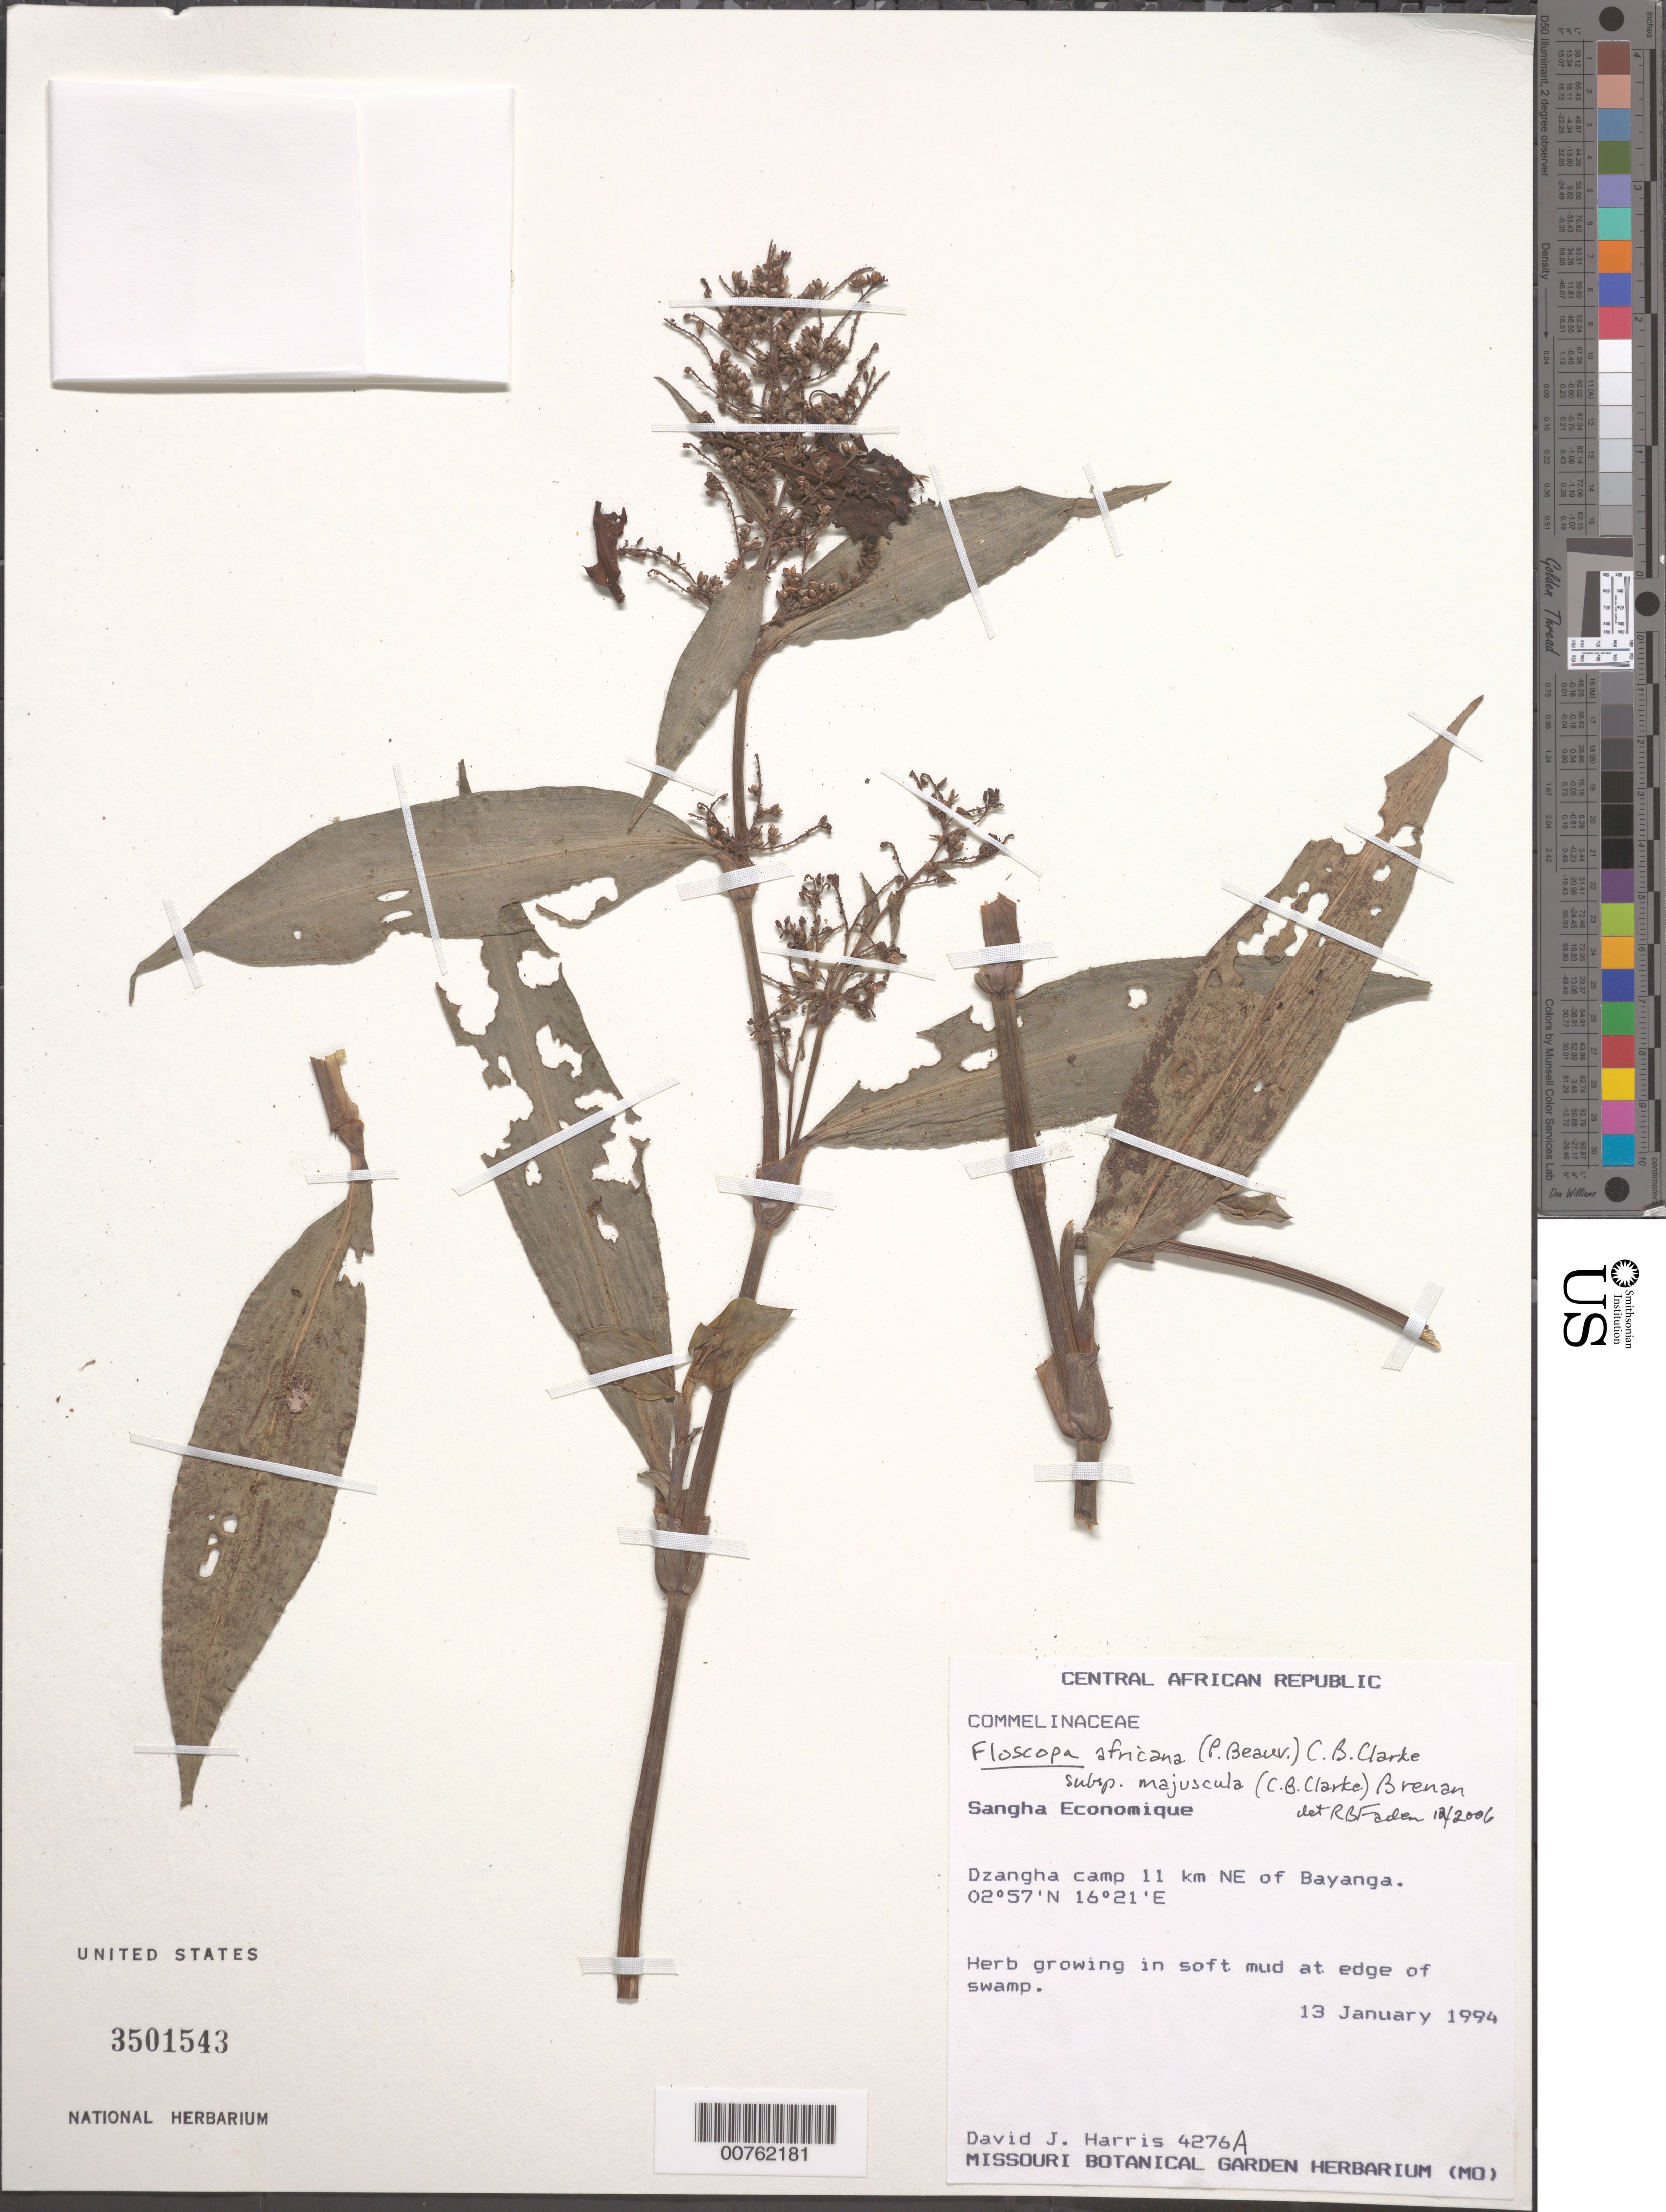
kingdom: Plantae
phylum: Tracheophyta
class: Liliopsida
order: Commelinales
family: Commelinaceae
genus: Floscopa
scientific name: Floscopa africana subsp. majuscula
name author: (C.B. Clarke) Brenan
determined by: Faden, Robert B., (US), Smithsonian Institution - National Museum of Natural History (UNITED STATES)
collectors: D. J. Harris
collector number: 4276A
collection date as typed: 13 Jan 1994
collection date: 1994-01-13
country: Central African Republic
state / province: Sangha-Mbaere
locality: Dzangha camp 11 km NE of Bayanga.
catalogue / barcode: US 3501543